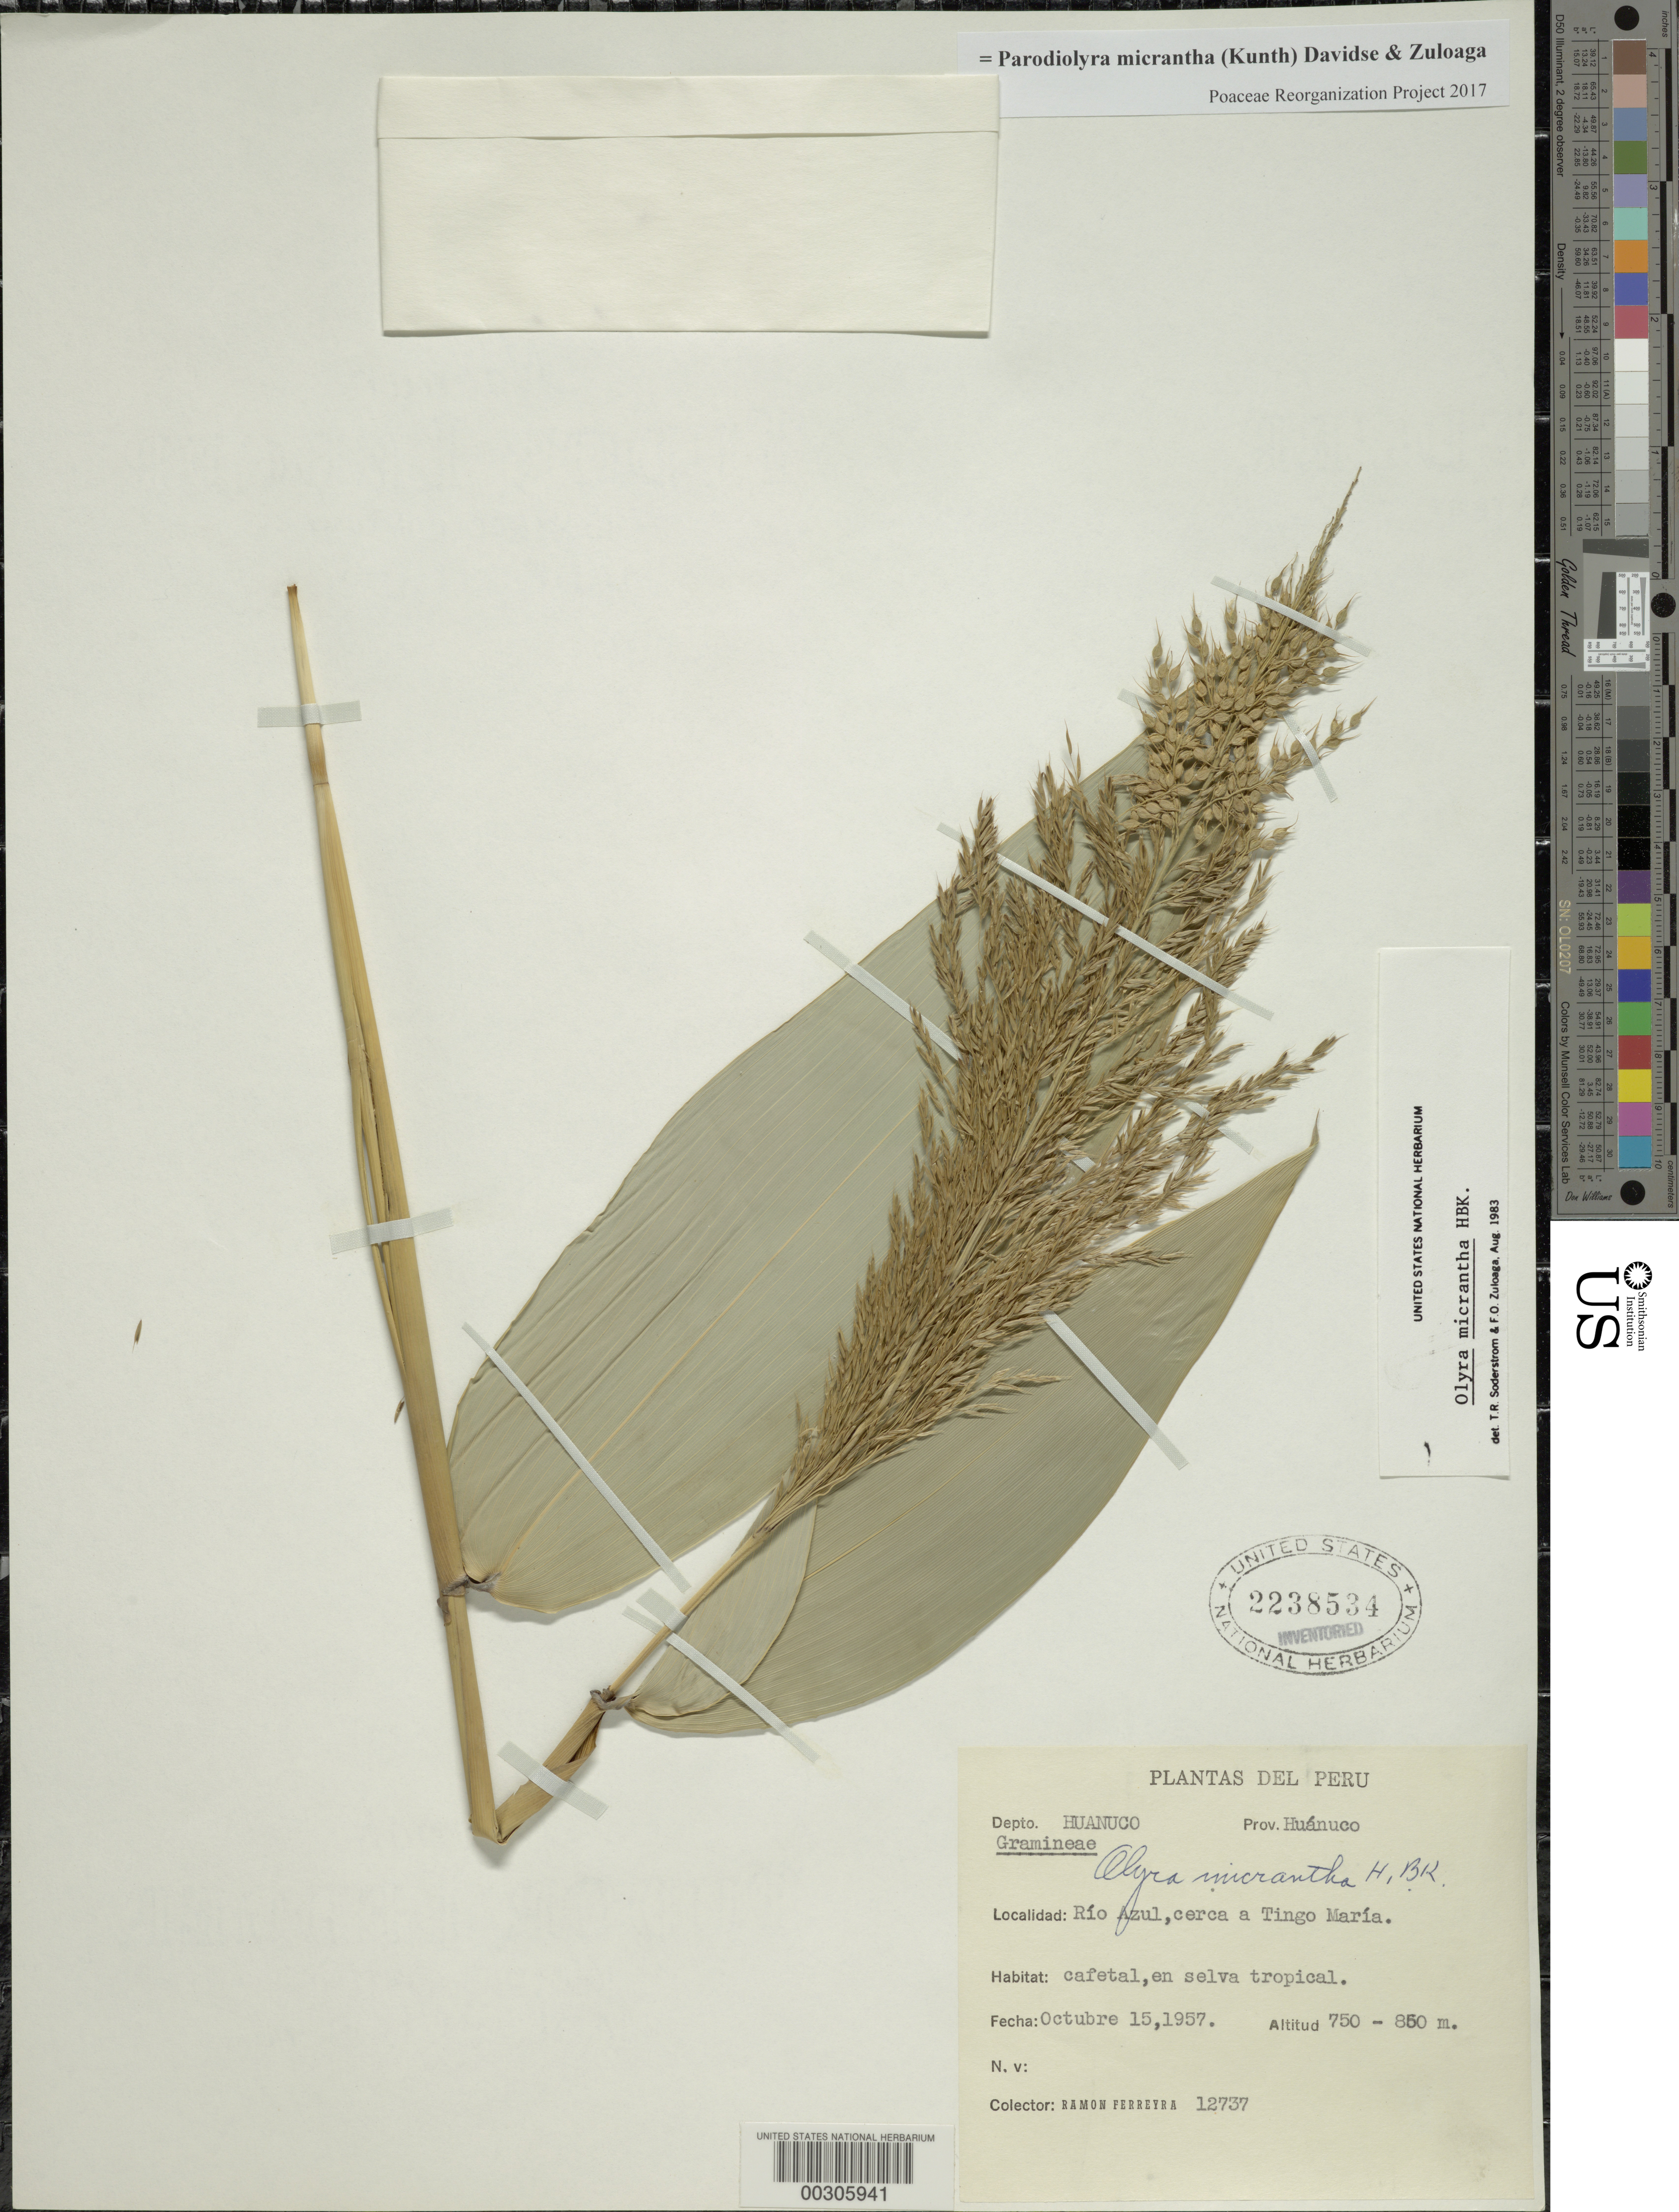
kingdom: Plantae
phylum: Tracheophyta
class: Liliopsida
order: Poales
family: Poaceae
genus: Parodiolyra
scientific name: Parodiolyra micrantha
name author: (Kunth) Davidse & Zuloaga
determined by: Poaceae Reorganization Project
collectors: R. A. Ferreyra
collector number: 12737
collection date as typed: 15 Oct 1957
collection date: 1957-10-15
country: Peru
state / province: Huánuco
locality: Huánuco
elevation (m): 750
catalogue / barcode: US 2238534